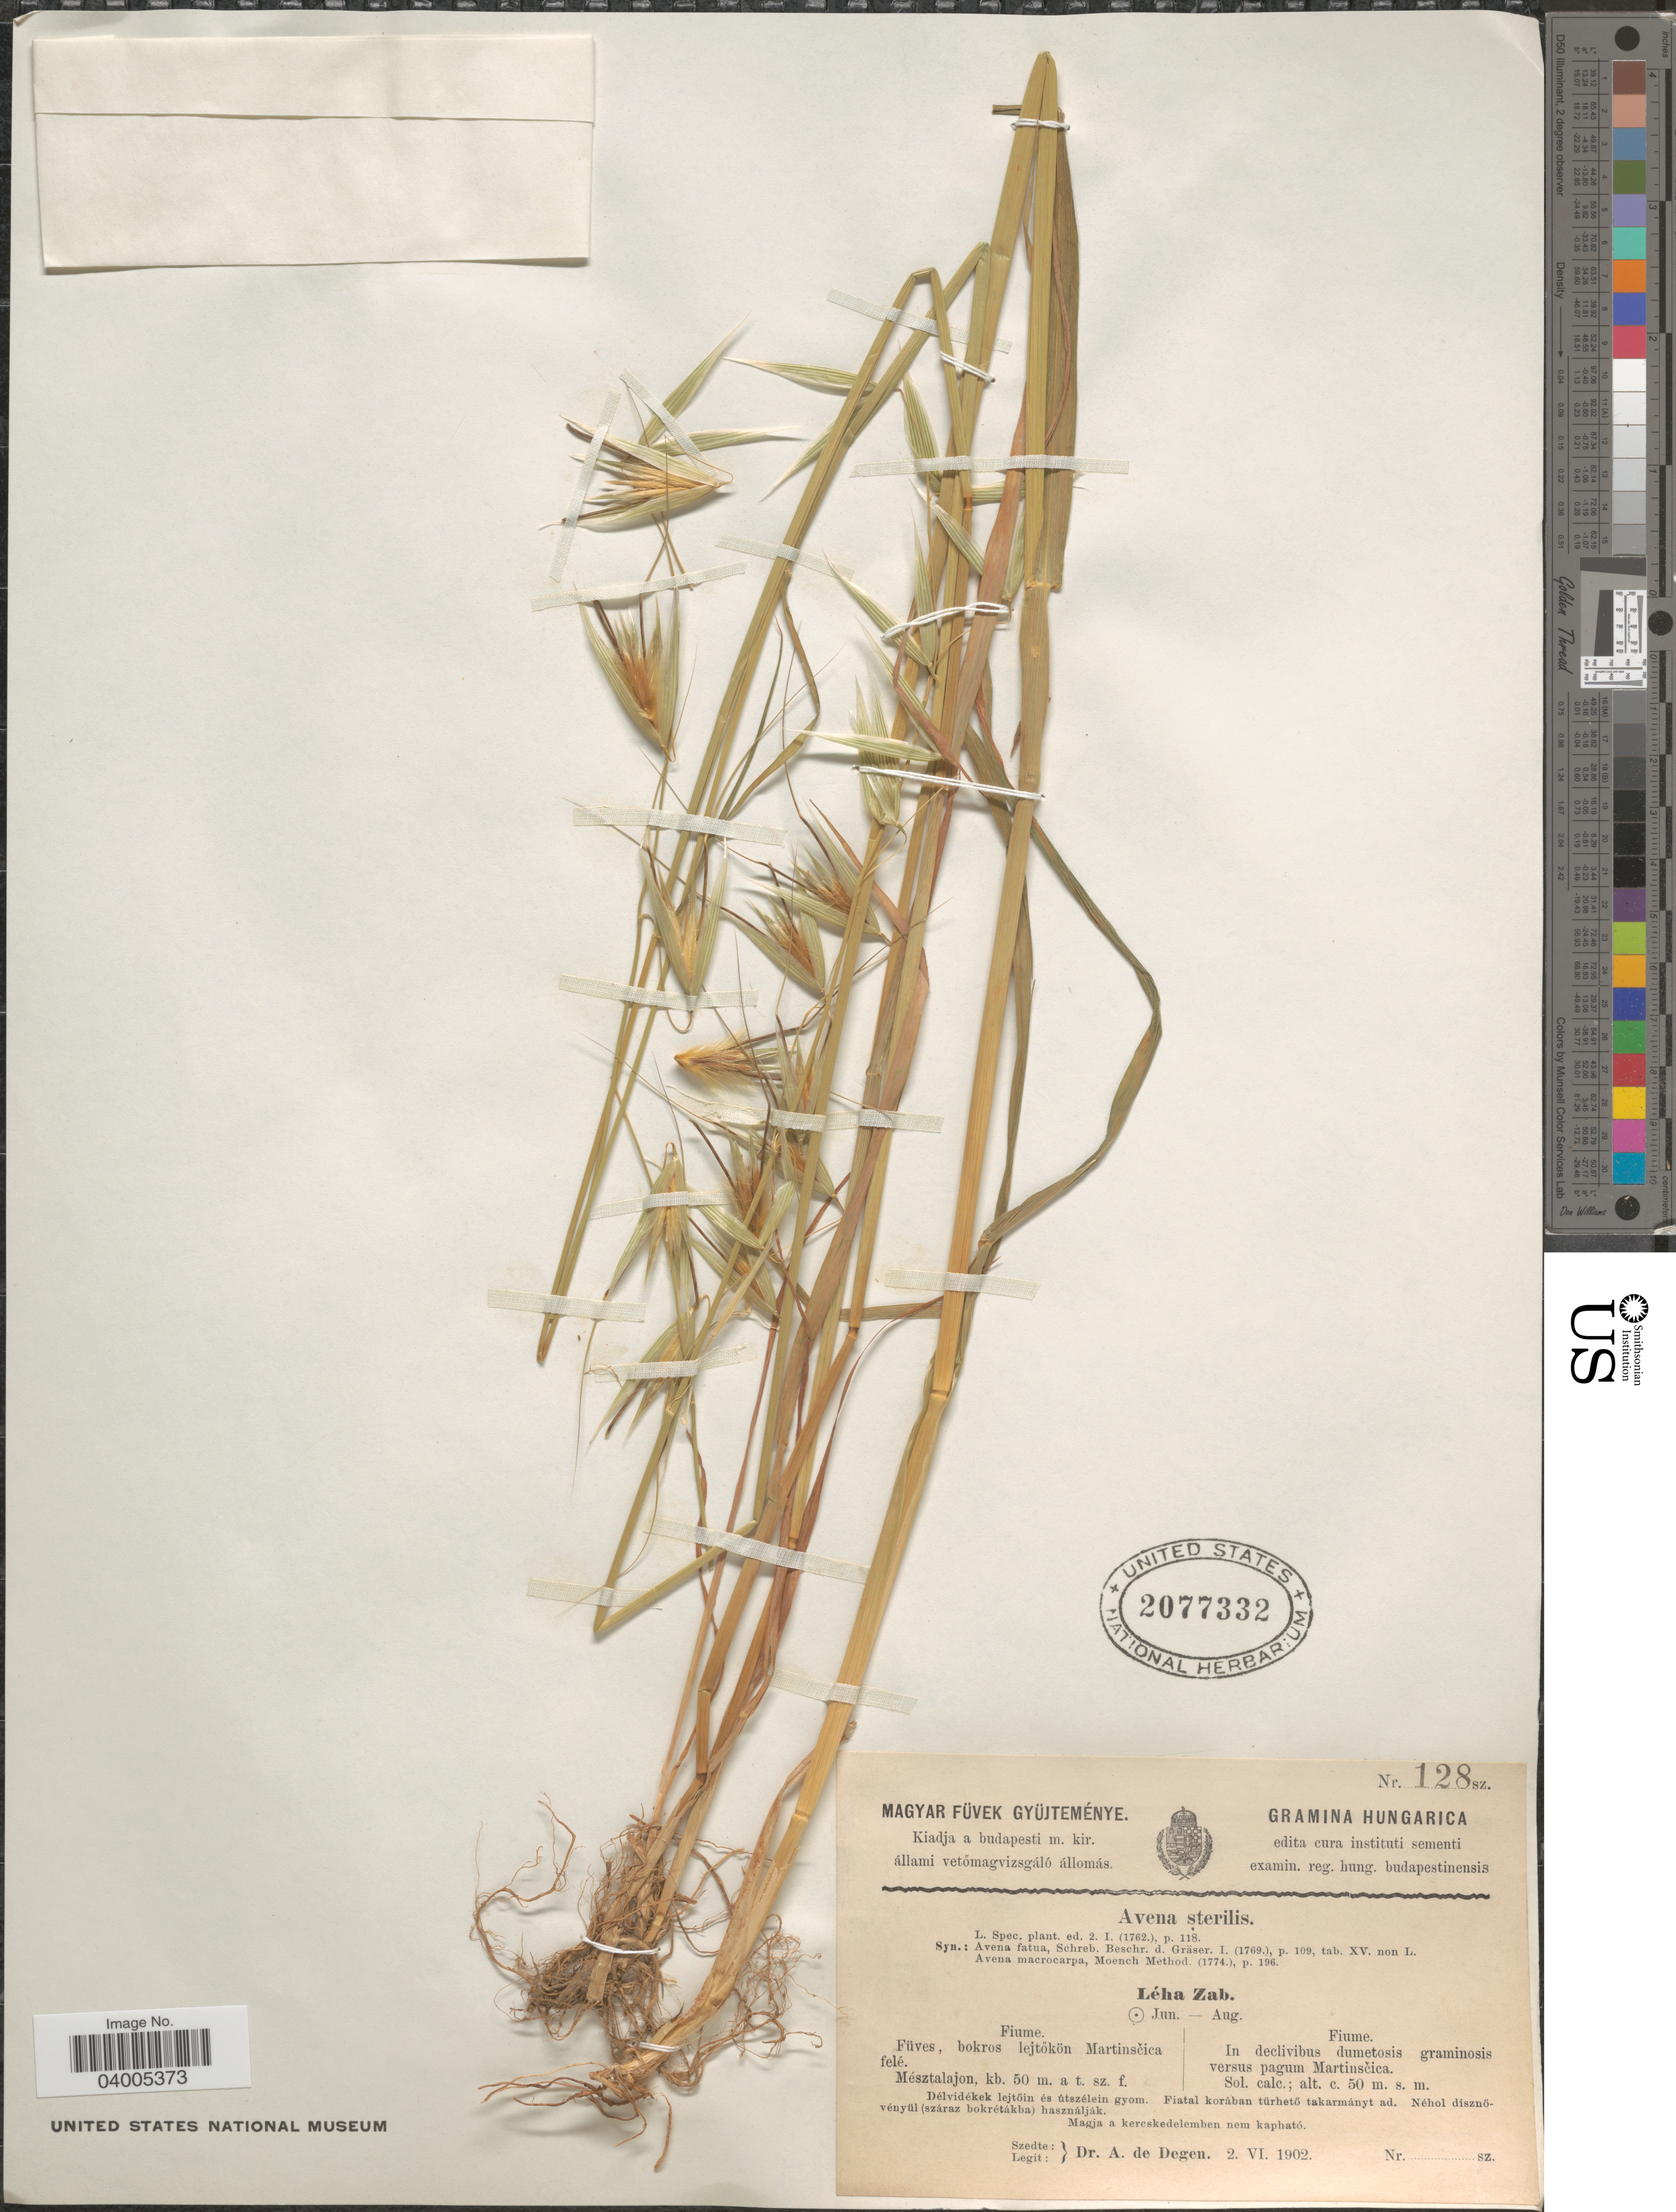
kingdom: Plantae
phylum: Tracheophyta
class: Liliopsida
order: Poales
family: Poaceae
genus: Avena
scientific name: Avena sterilis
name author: L.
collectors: A. Degen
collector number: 128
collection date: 1902-06-02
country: Hungary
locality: Gramina Hungarica. In declivibus dumetosis graminosis versus pagum Martinsčica.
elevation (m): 50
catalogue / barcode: US 2077332